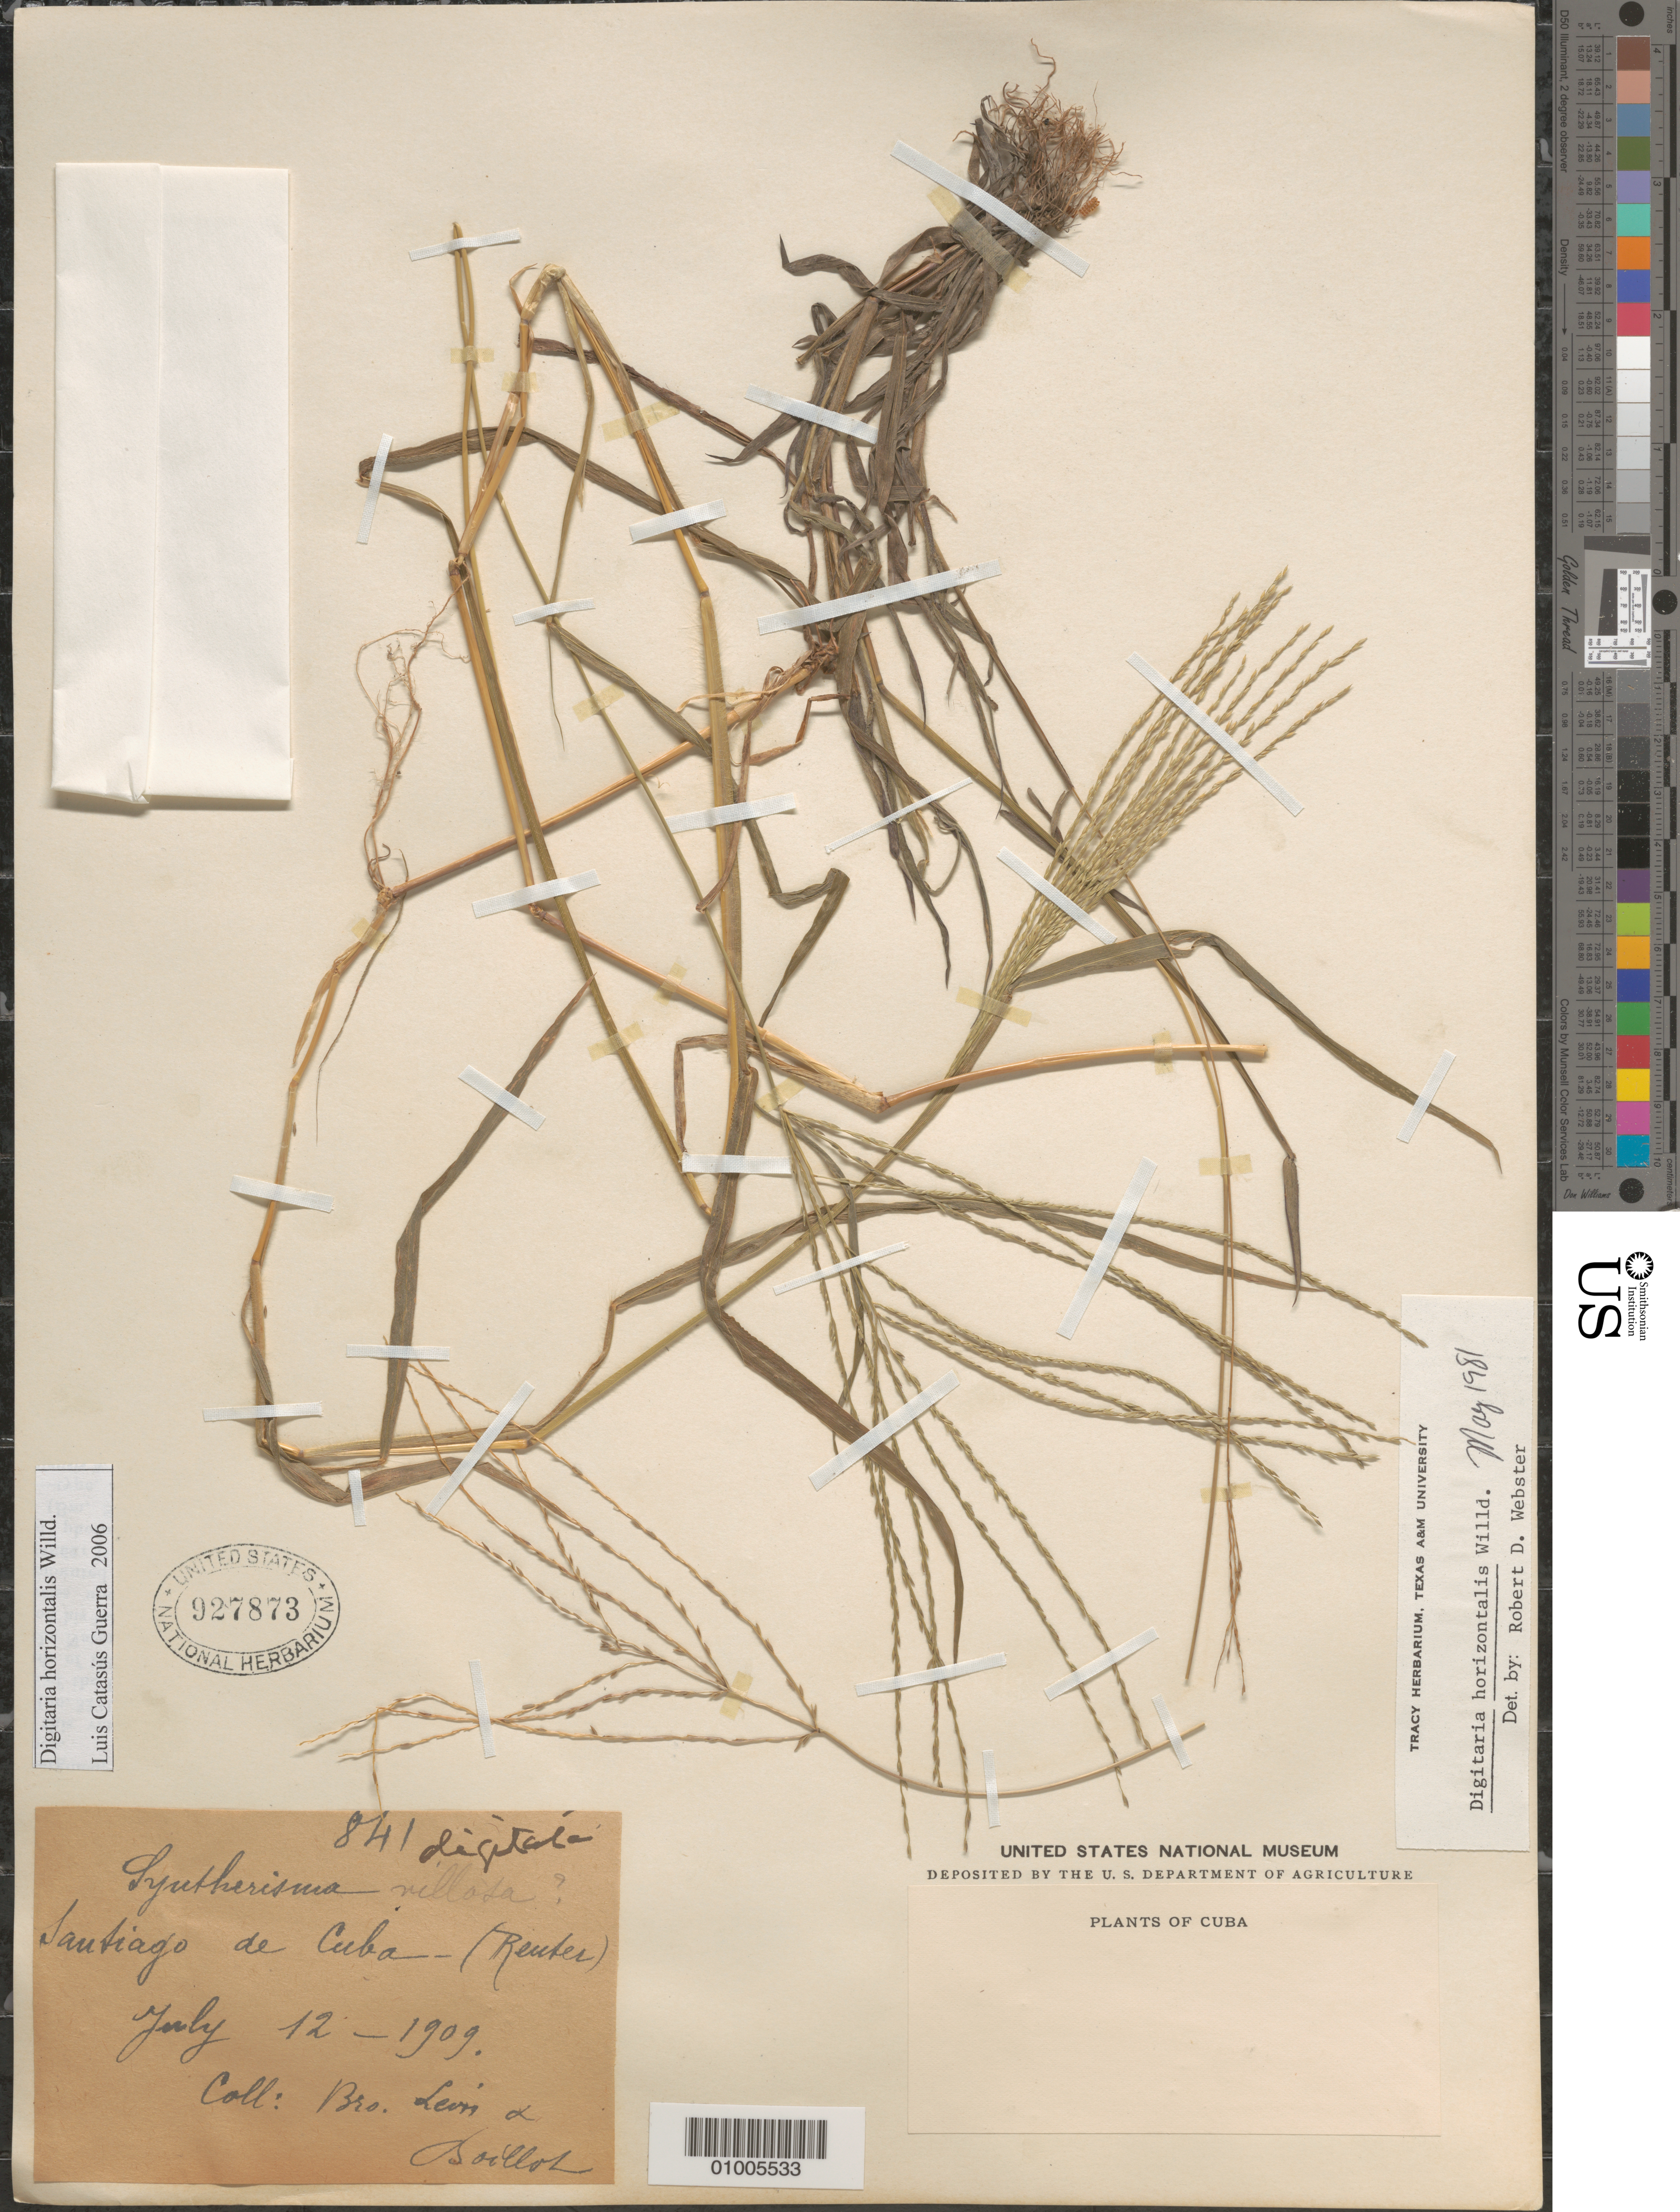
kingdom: Plantae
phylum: Tracheophyta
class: Liliopsida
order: Poales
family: Poaceae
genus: Digitaria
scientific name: Digitaria horizontalis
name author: Willd.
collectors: Bro. León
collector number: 841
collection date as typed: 12 Jul 1909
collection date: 1909-07-12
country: Cuba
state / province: Santiago de Cuba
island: Cuba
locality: Santiago de Cuba [Oriente]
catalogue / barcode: US 927873